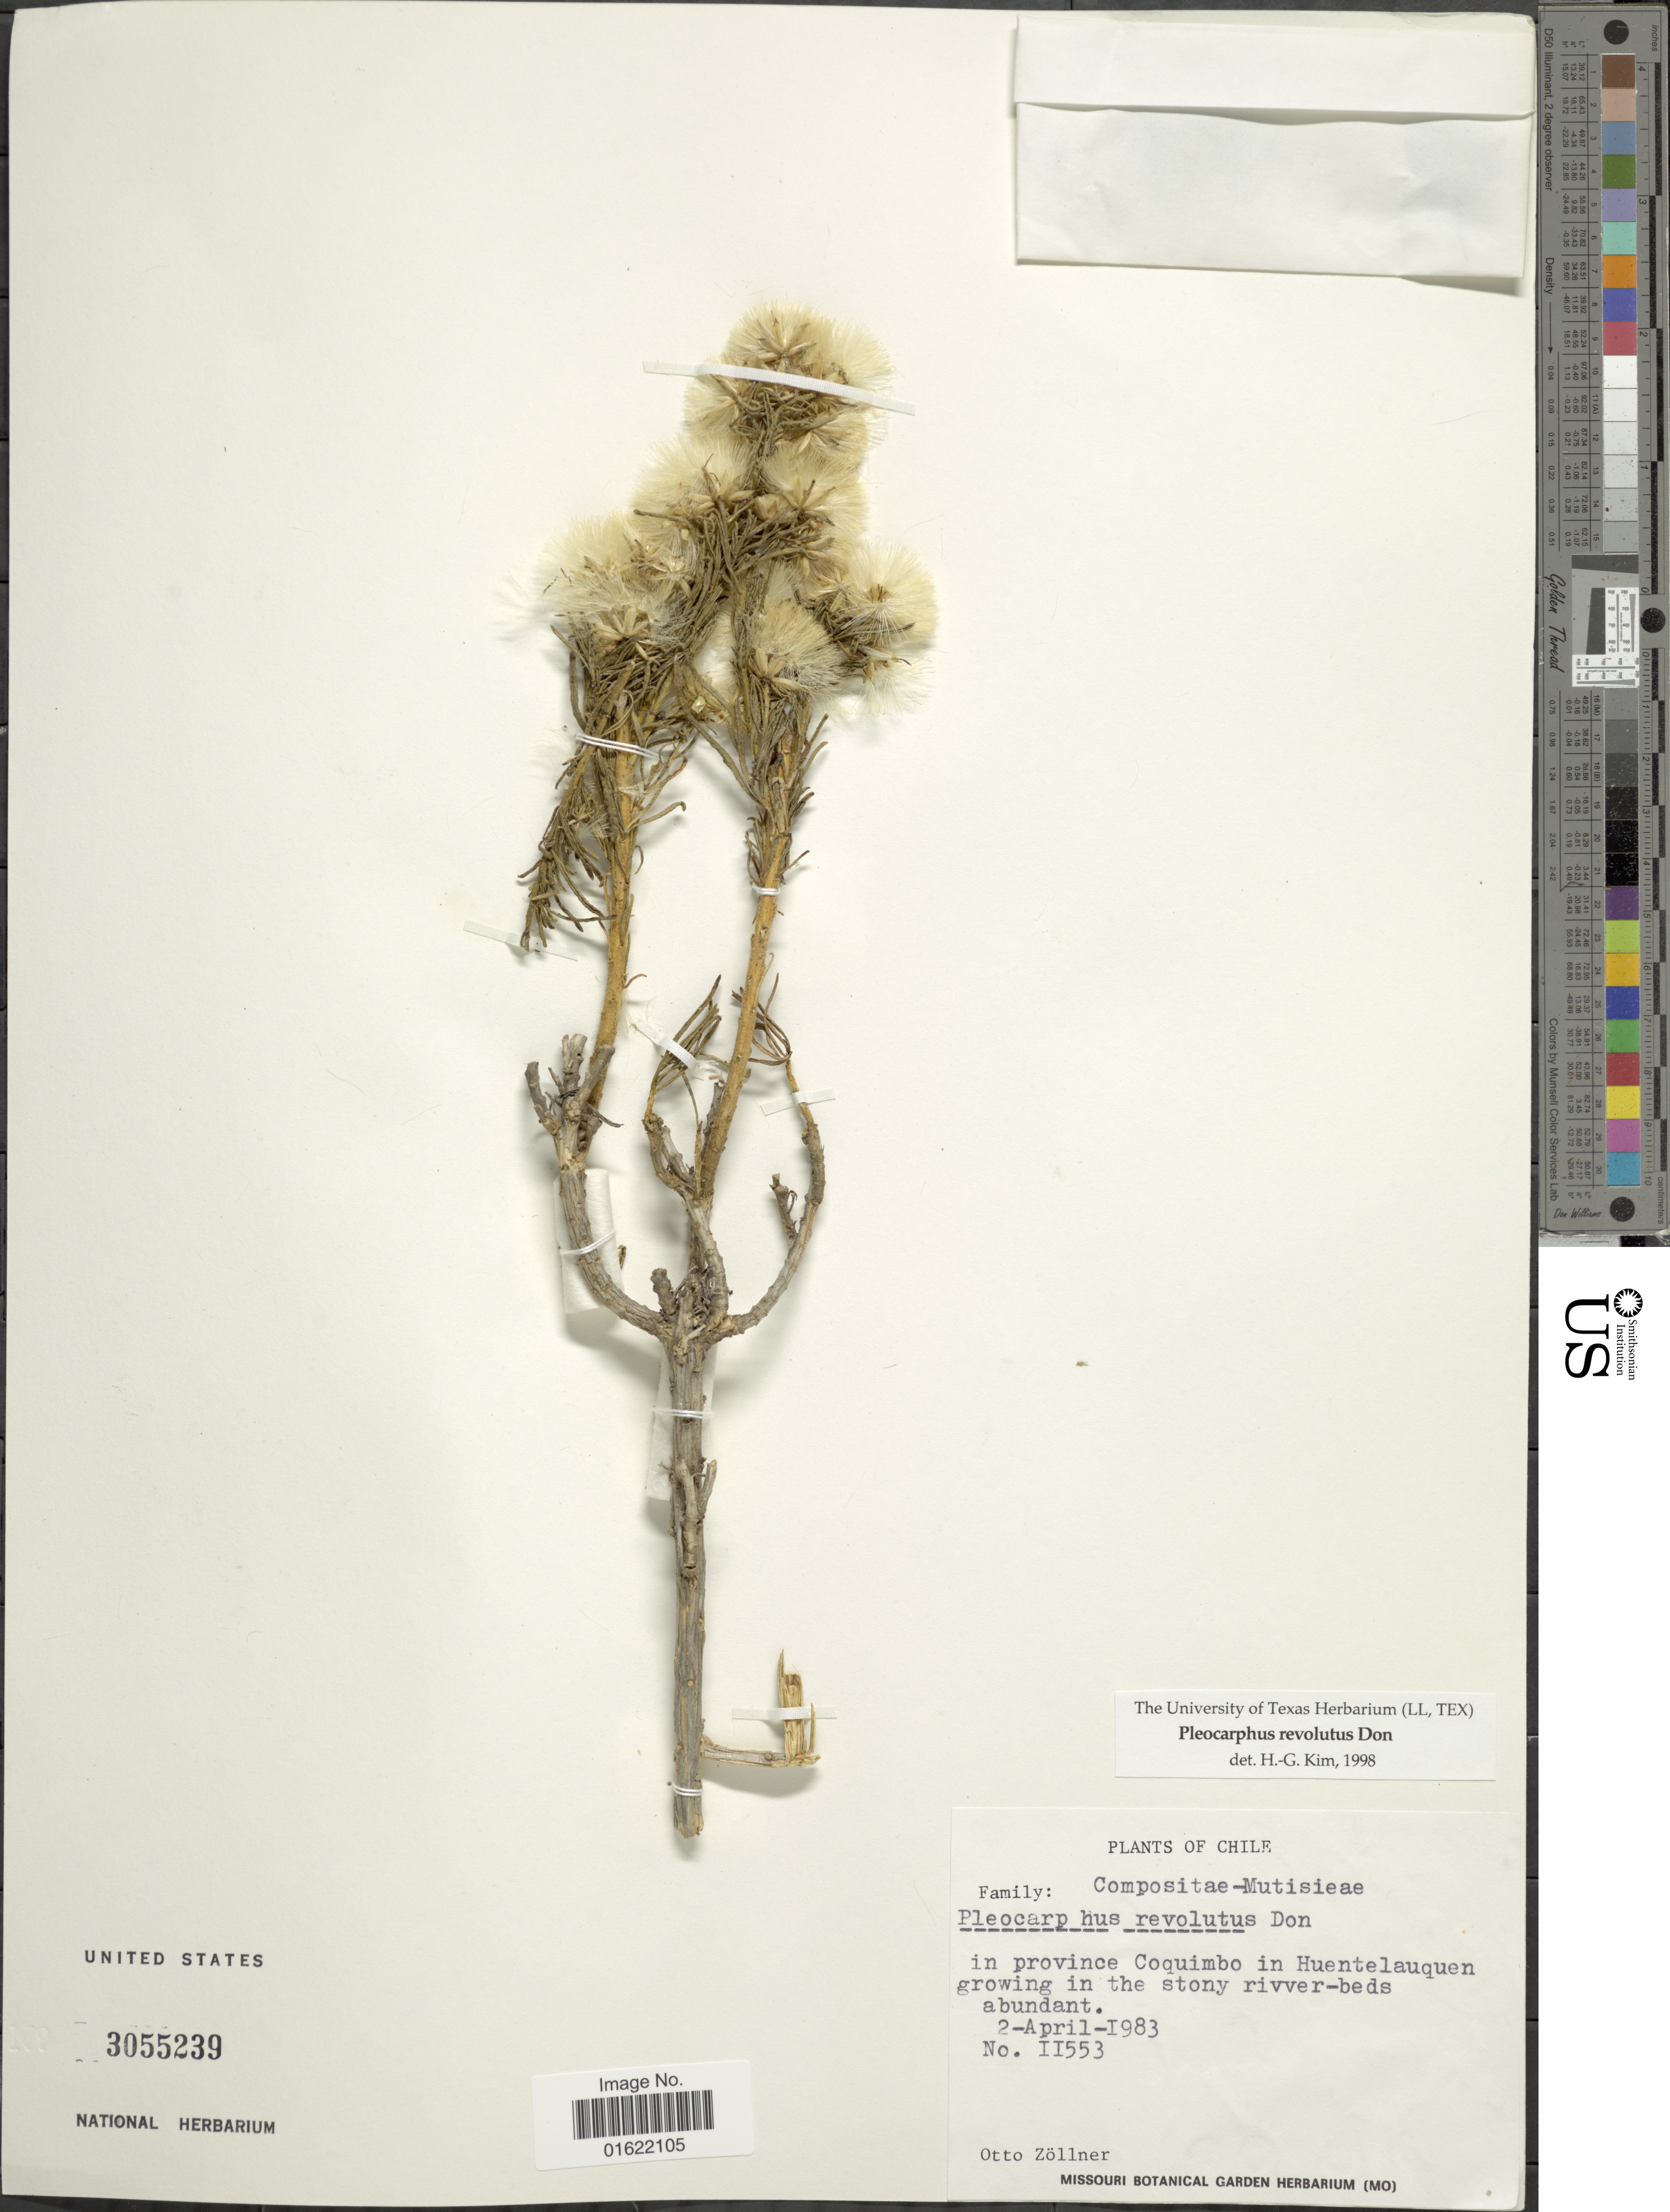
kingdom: Plantae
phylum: Tracheophyta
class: Magnoliopsida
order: Asterales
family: Asteraceae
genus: Pleocarphus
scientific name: Pleocarphus revolutus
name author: D. Don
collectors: O. Zöllner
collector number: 11553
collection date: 1983-04-02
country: Chile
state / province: Coquimbo (IV)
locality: In Province Coquimba in Huentelauguen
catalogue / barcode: US 3055239